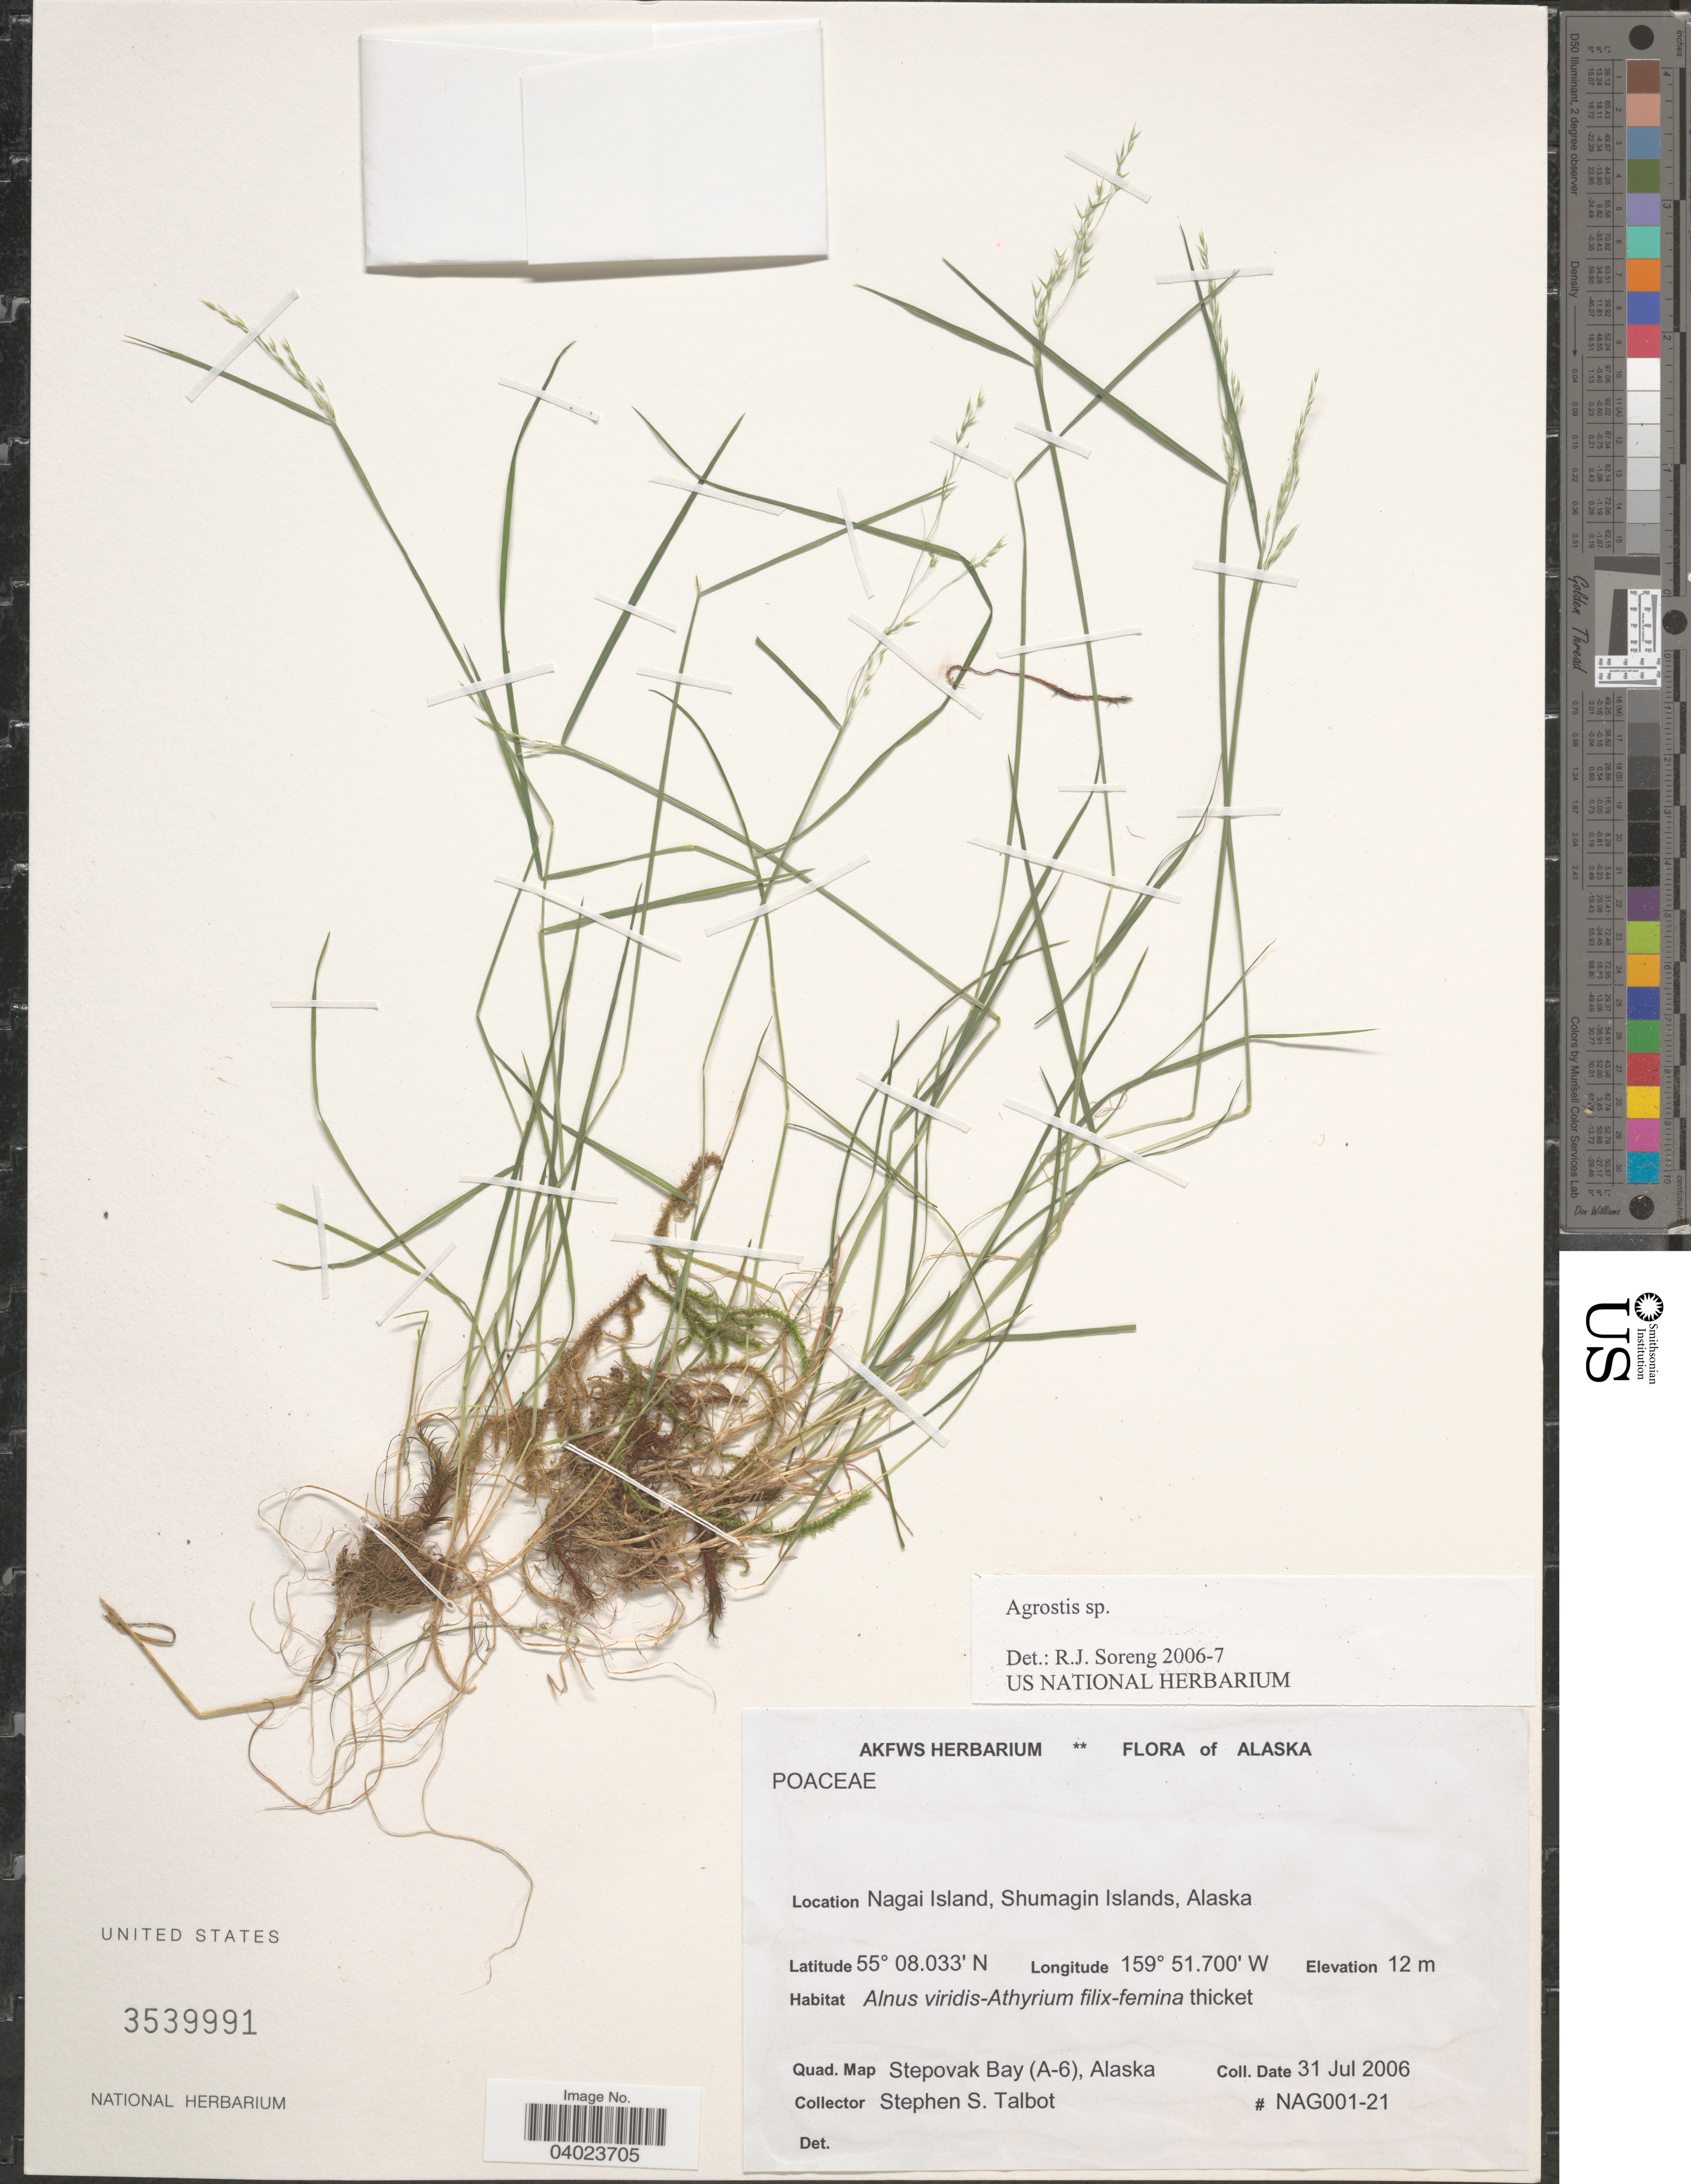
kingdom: Plantae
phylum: Tracheophyta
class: Liliopsida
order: Poales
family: Poaceae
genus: Agrostis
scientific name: Agrostis sp.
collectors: S. S. Talbot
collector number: NAG001-21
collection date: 2006-07-31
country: United States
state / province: Alaska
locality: Nagai Island, Shumagin Islands. Quad. Map Stepovak Bay (A-6).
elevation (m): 12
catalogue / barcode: US 3539991